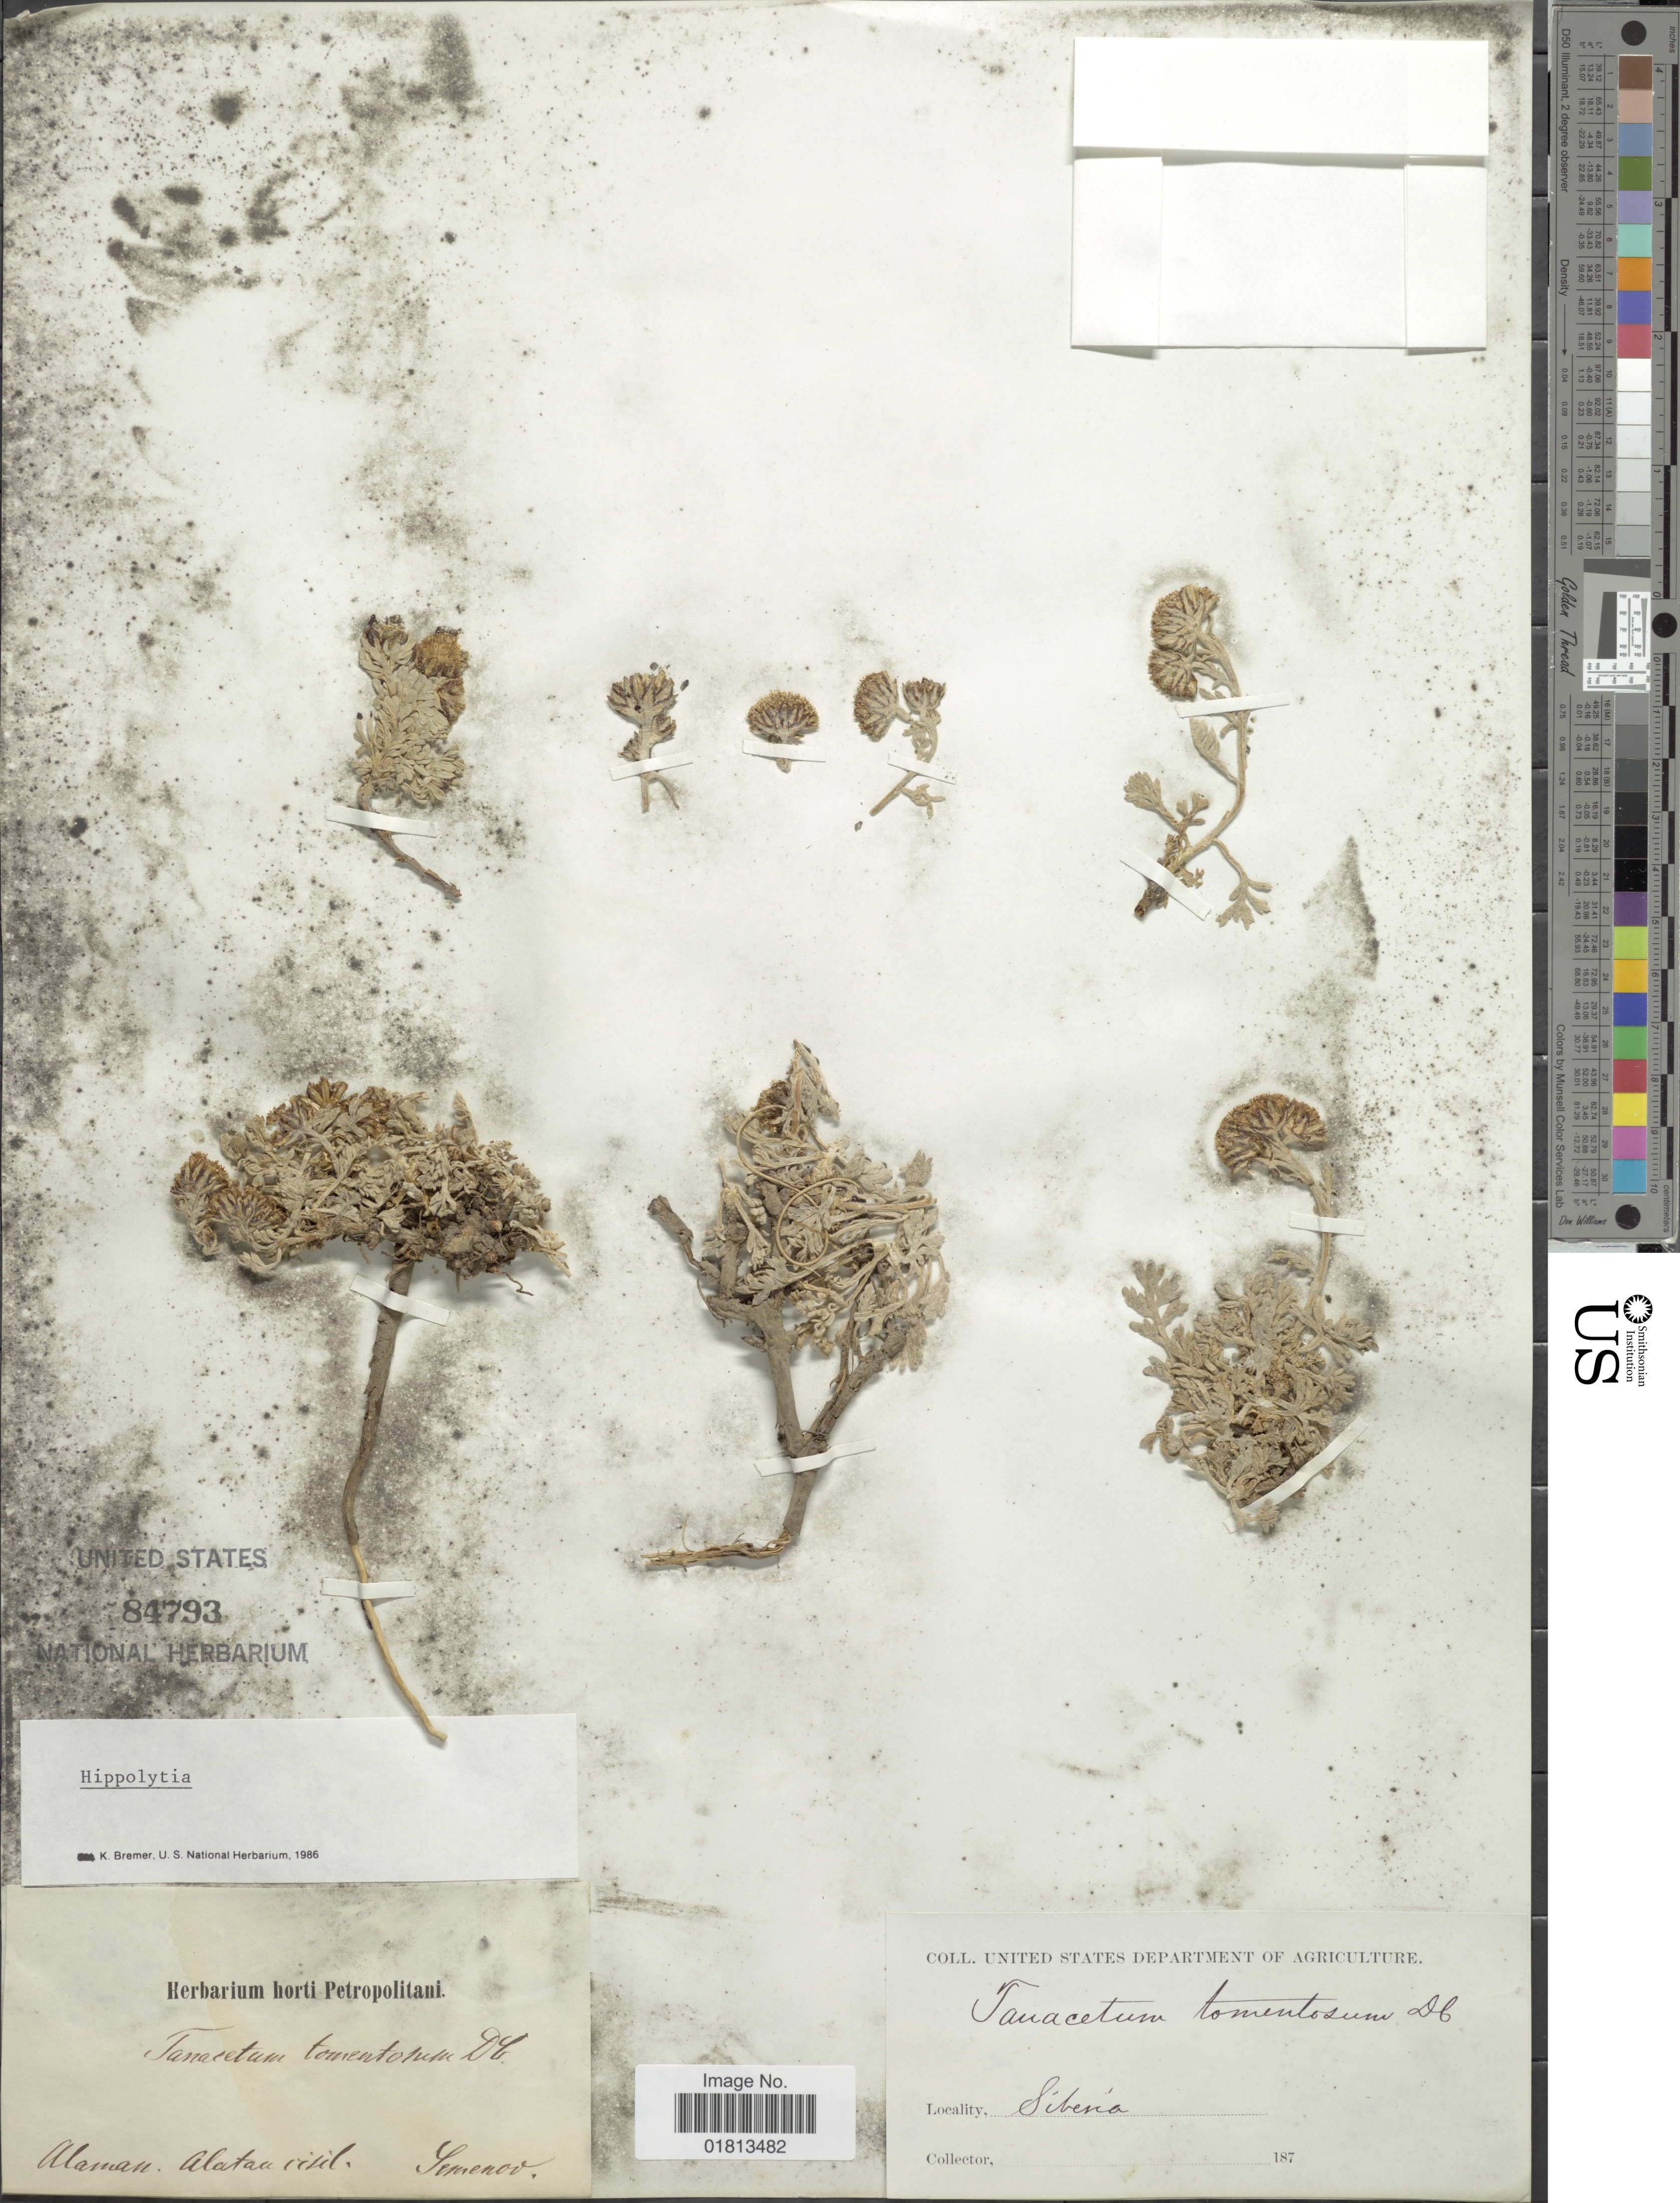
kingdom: Plantae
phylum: Tracheophyta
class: Magnoliopsida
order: Asterales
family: Asteraceae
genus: Hippolytia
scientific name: Hippolytia tomentosum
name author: DC.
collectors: -- Semenov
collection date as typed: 187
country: Kazakhstan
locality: Siberia, Alaman. Alatau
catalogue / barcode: US 84793